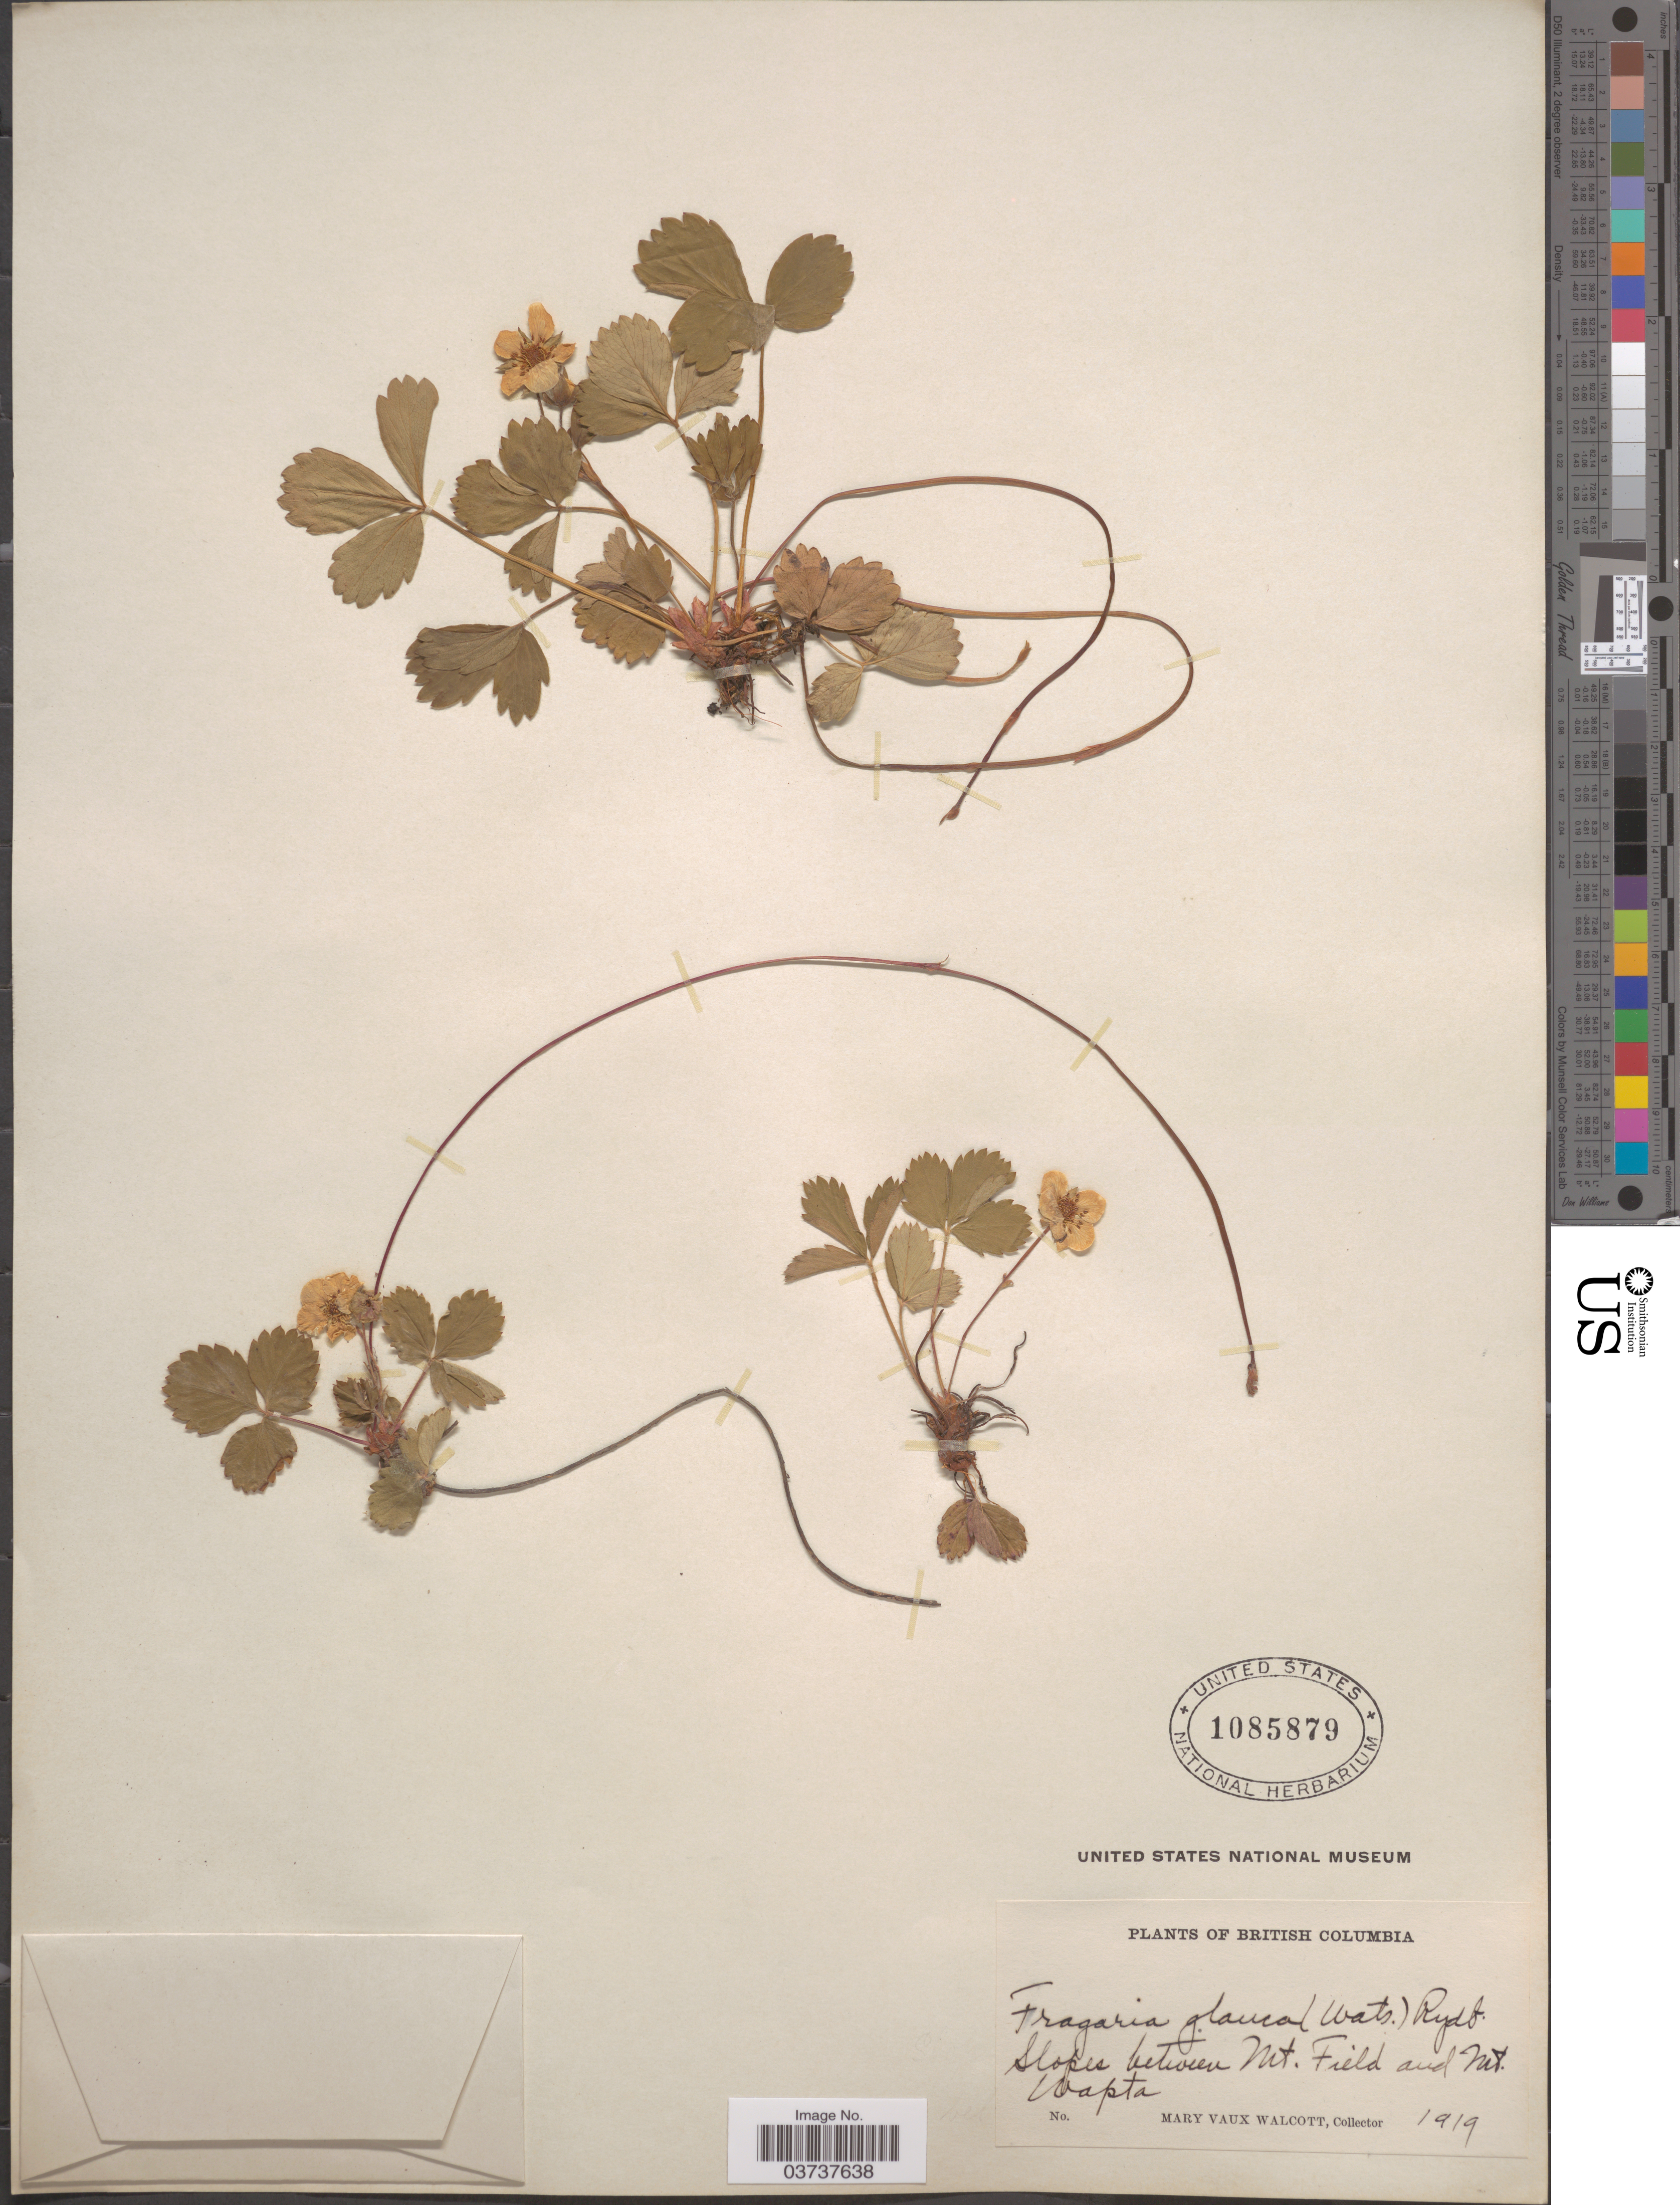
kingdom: Plantae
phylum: Tracheophyta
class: Magnoliopsida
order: Rosales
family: Rosaceae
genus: Fragaria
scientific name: Fragaria virginiana subsp. glauca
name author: (S. Watson) Staudt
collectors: M. Walcott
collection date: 1919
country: Canada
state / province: British Columbia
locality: Slopes between Mt. Field and Mt. Wapta.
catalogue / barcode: US 1085879